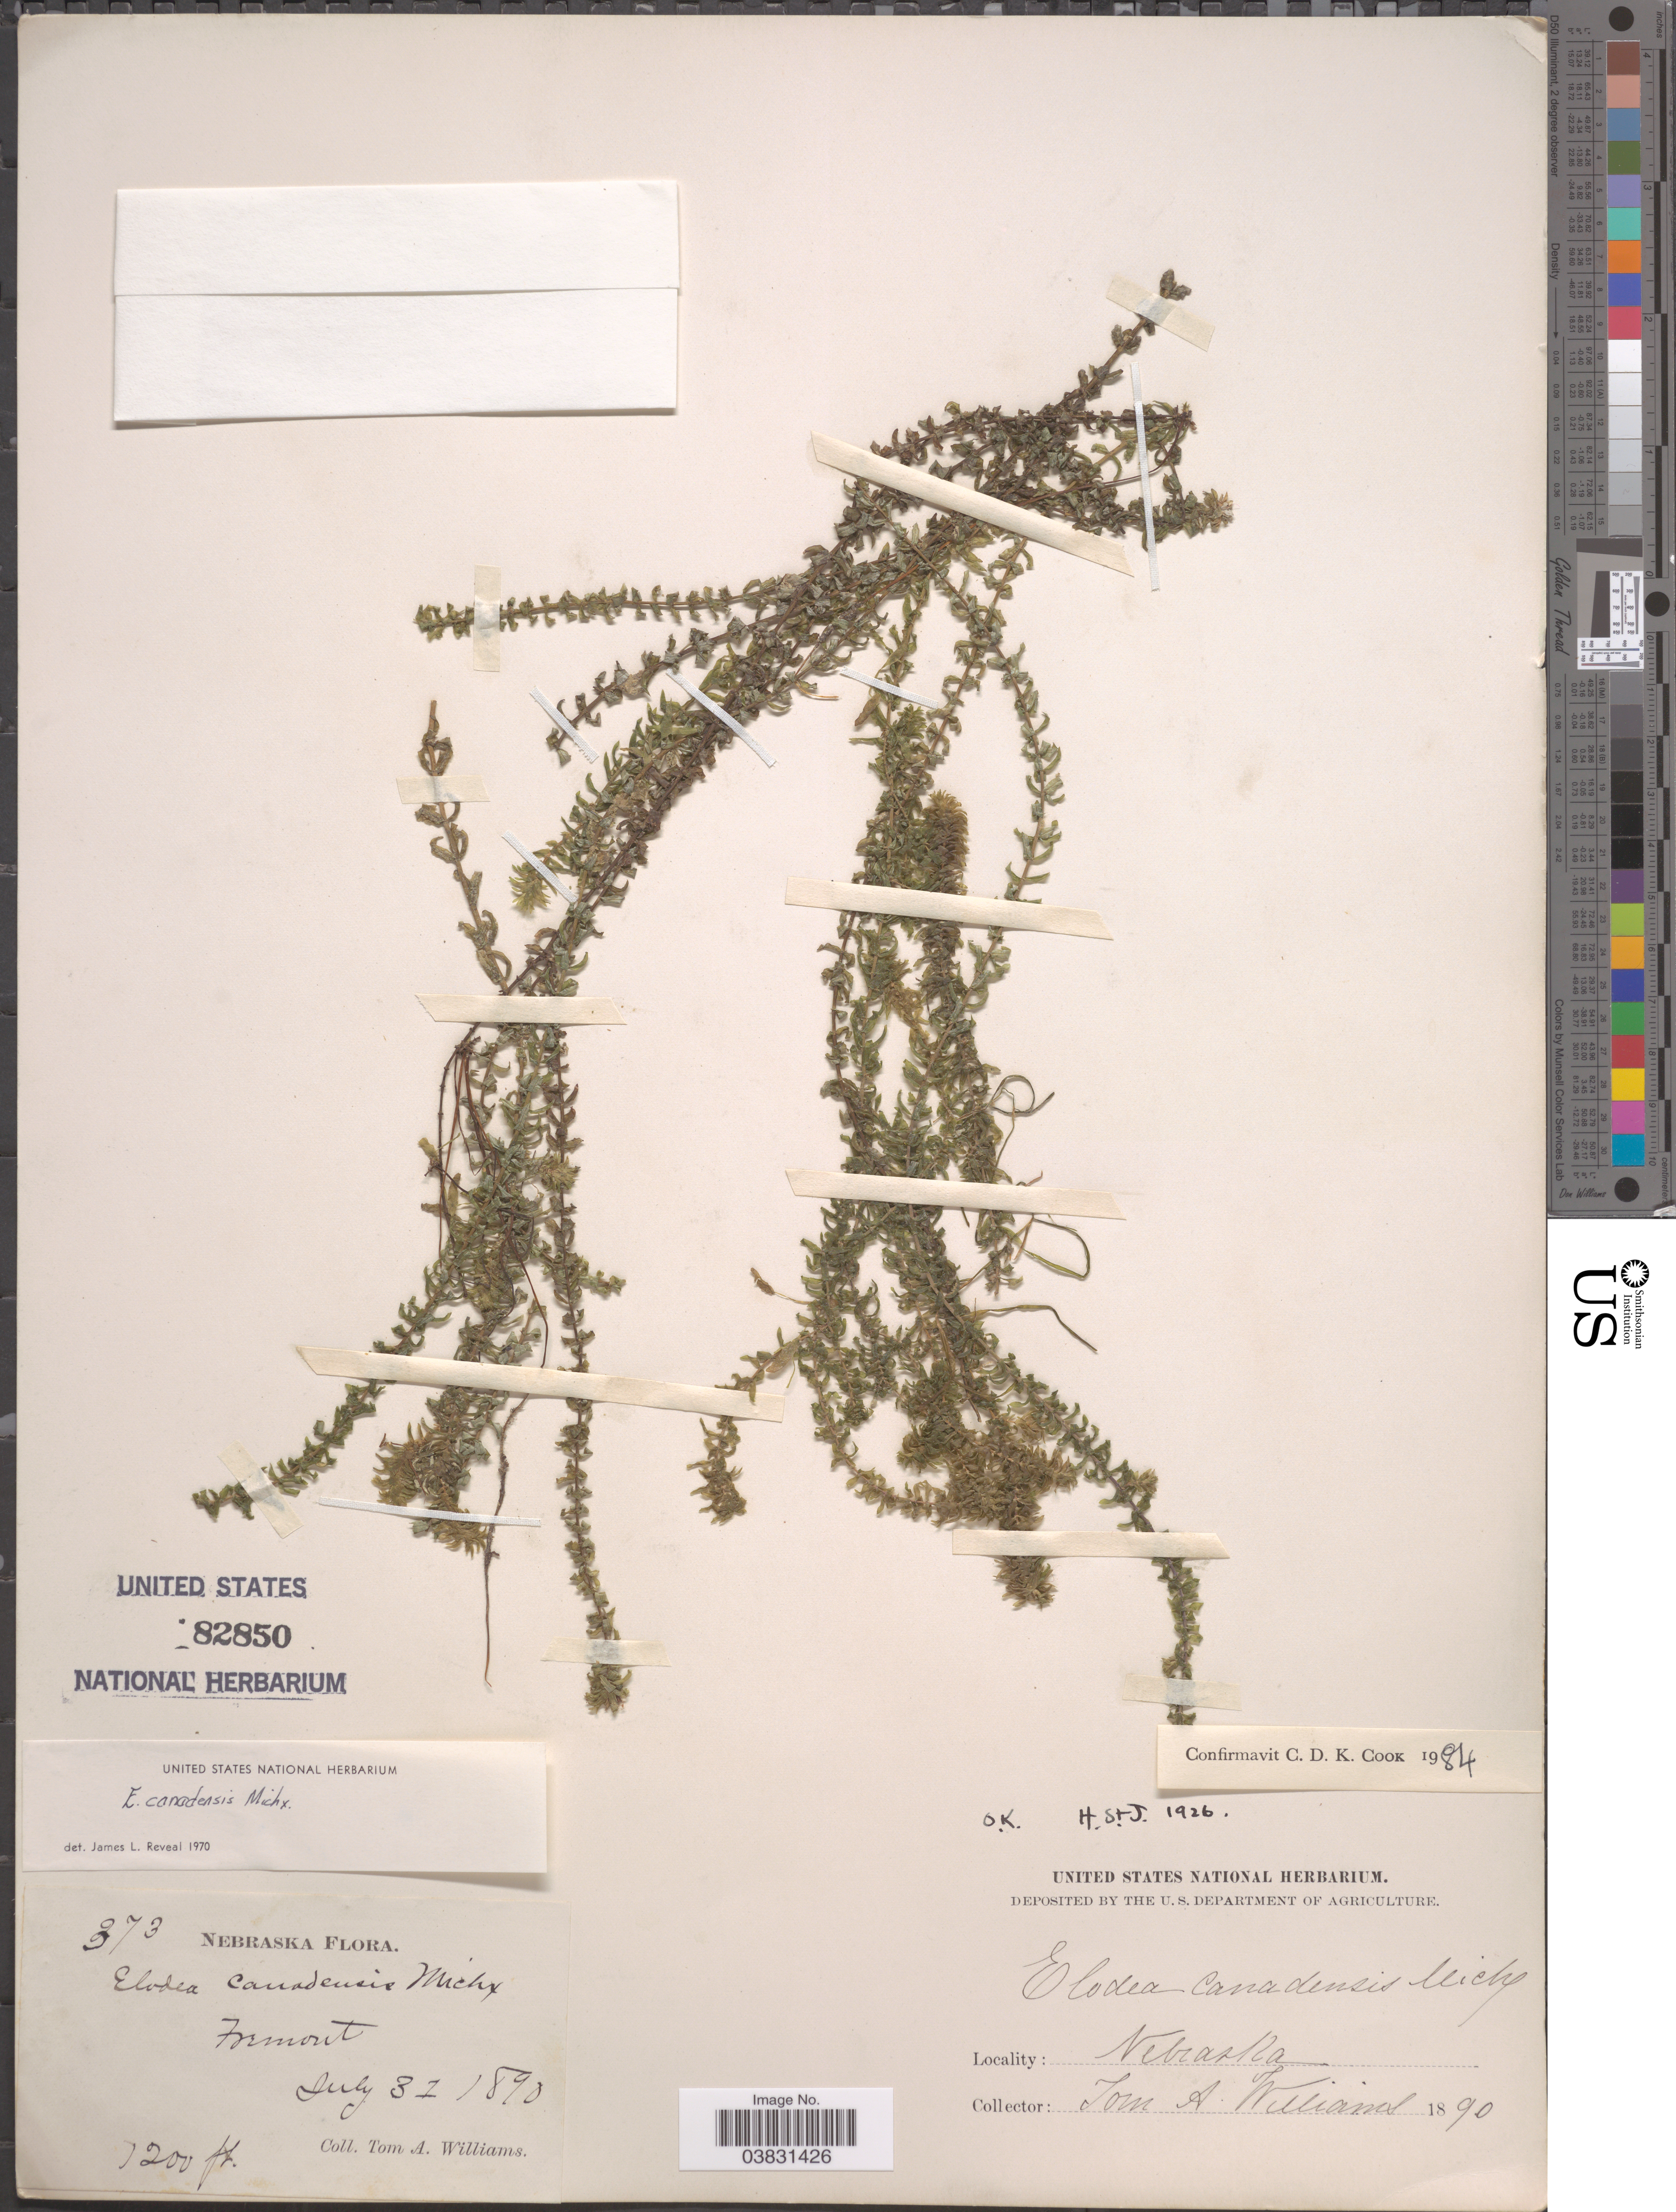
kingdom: Plantae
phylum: Tracheophyta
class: Liliopsida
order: Alismatales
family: Hydrocharitaceae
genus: Elodea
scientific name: Elodea canadensis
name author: Michx.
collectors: T. Williams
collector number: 373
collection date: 1890-07-31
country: United States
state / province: Nebraska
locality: Fremont.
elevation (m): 366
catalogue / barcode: US 85850